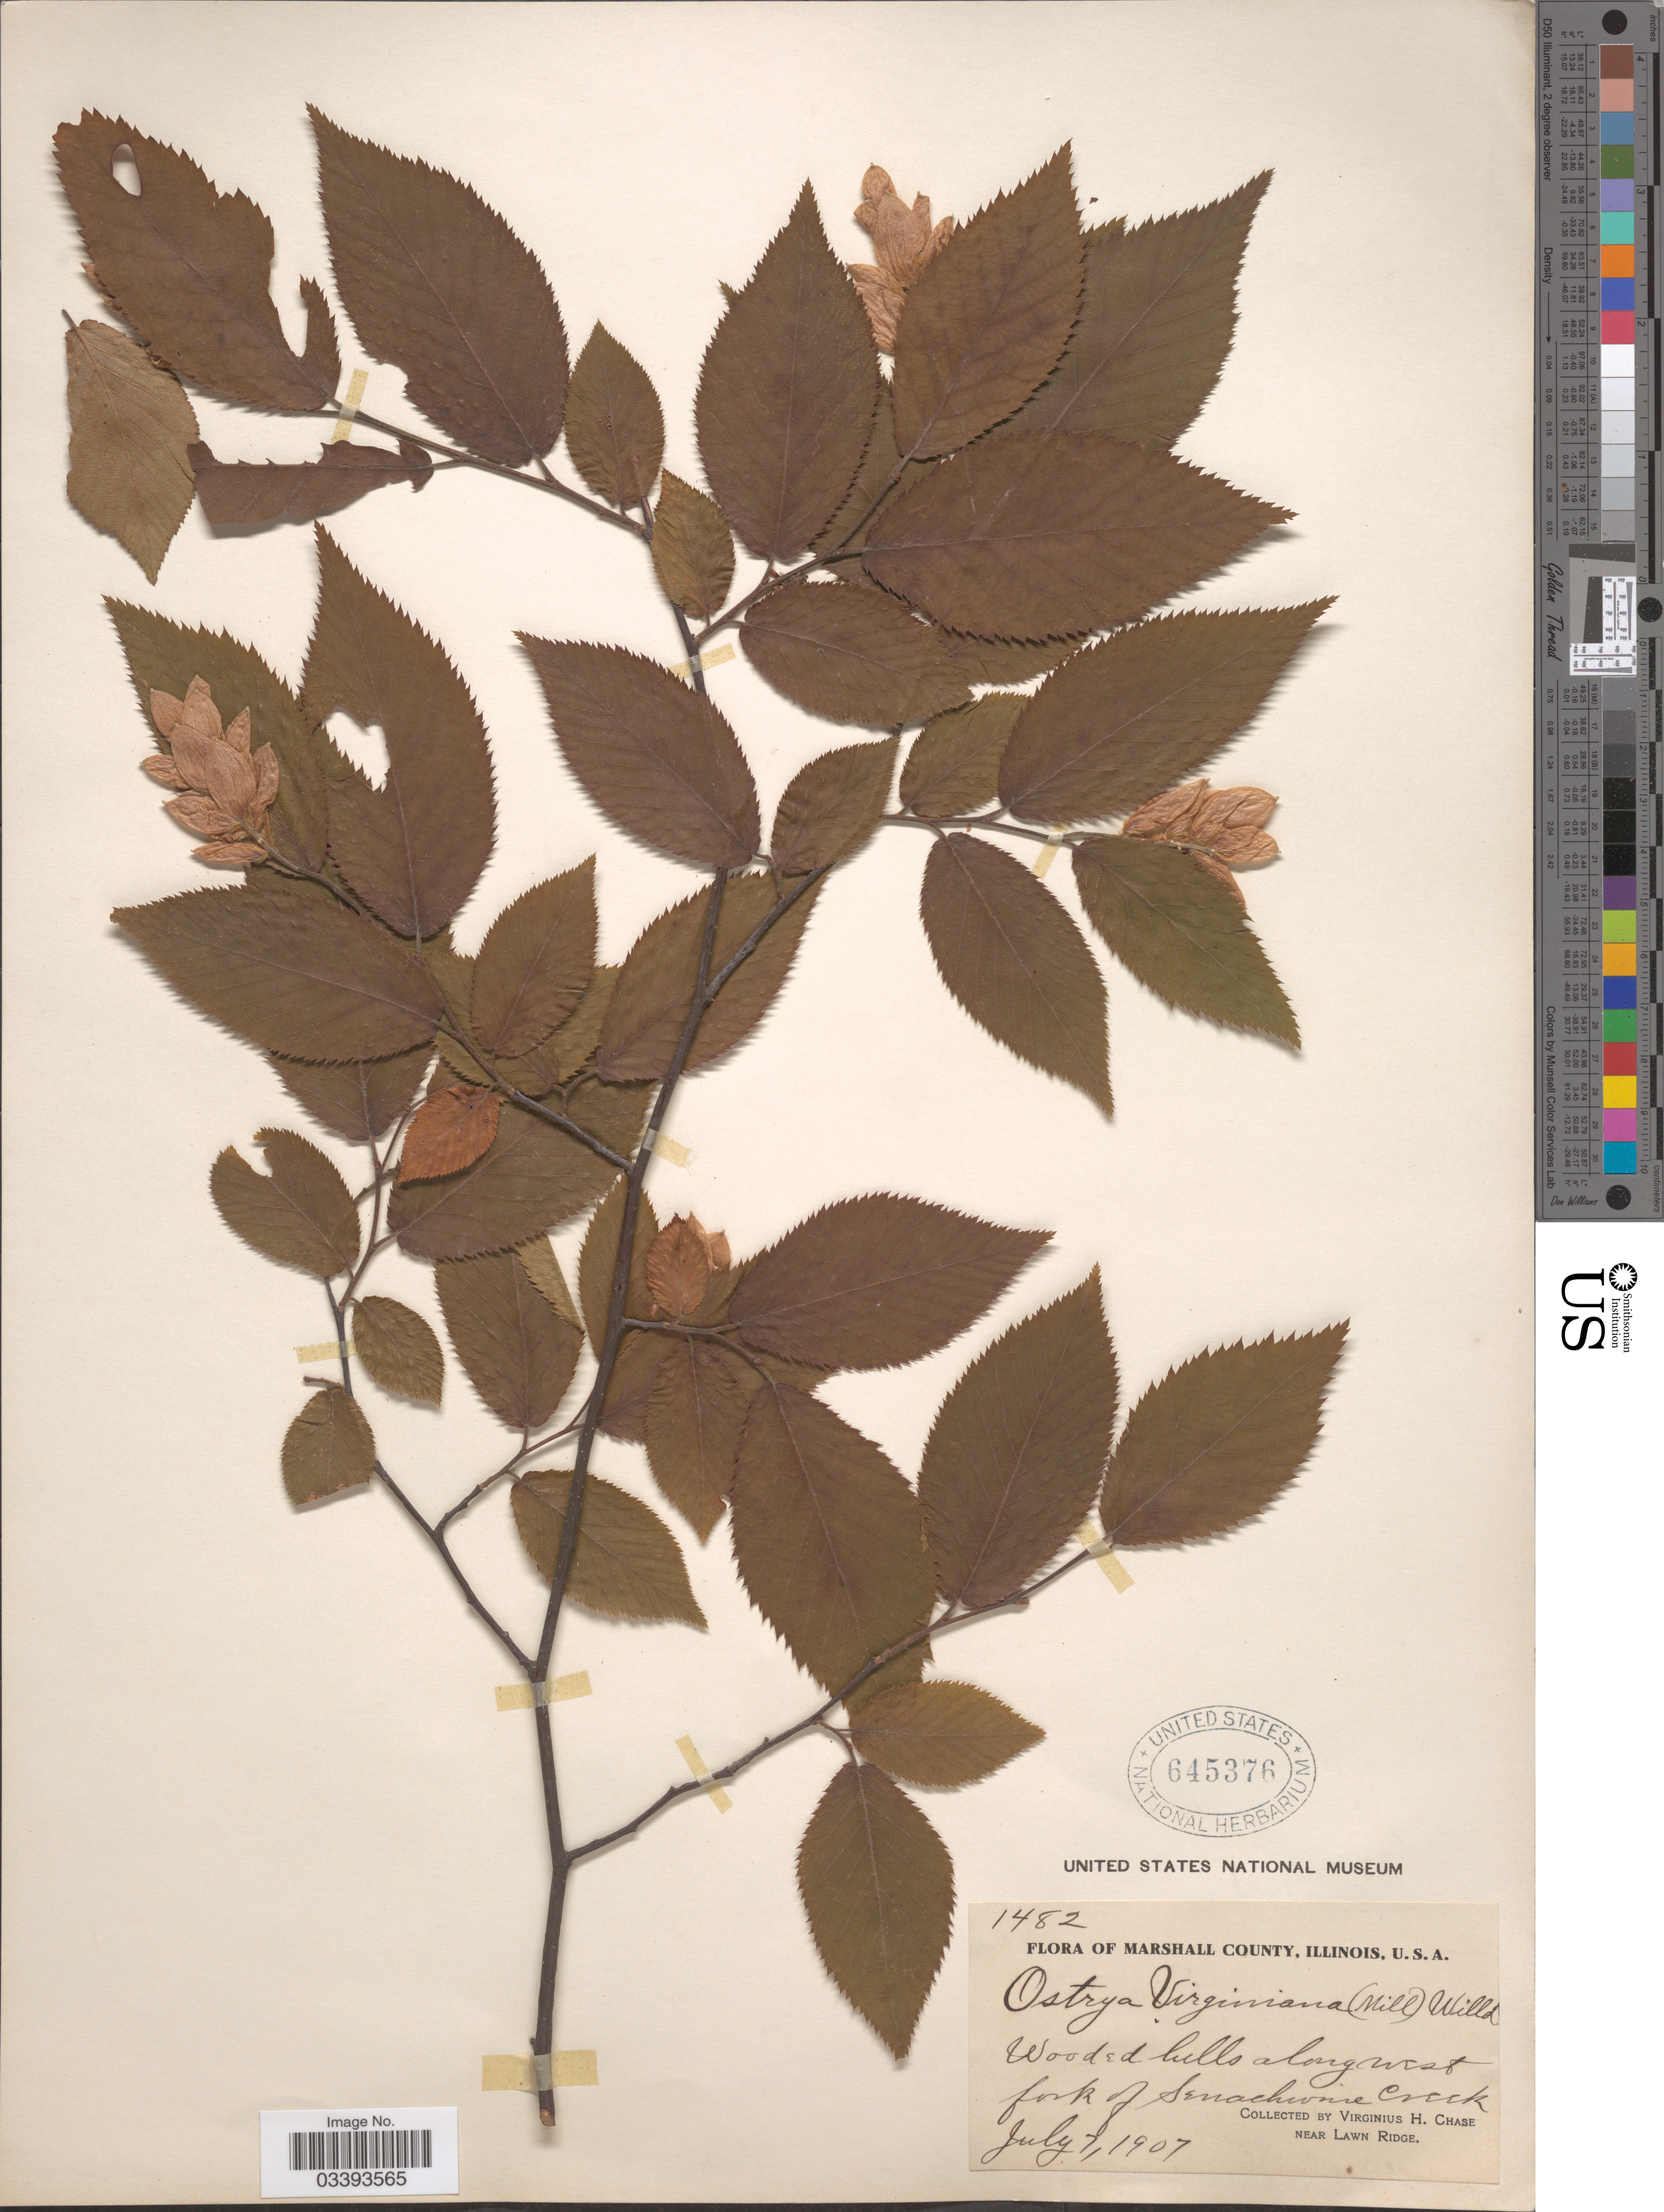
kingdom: Plantae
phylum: Tracheophyta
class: Magnoliopsida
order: Fagales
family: Betulaceae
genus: Ostrya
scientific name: Ostrya virginiana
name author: (Mill.) K. Koch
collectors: V. H. Chase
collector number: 1482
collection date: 1907-07-07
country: United States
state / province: Illinois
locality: Marshall County, U.S.A. Wooded hills along west fork of Senachwine Creek. Near Lawn Ridge.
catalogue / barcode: US 645376